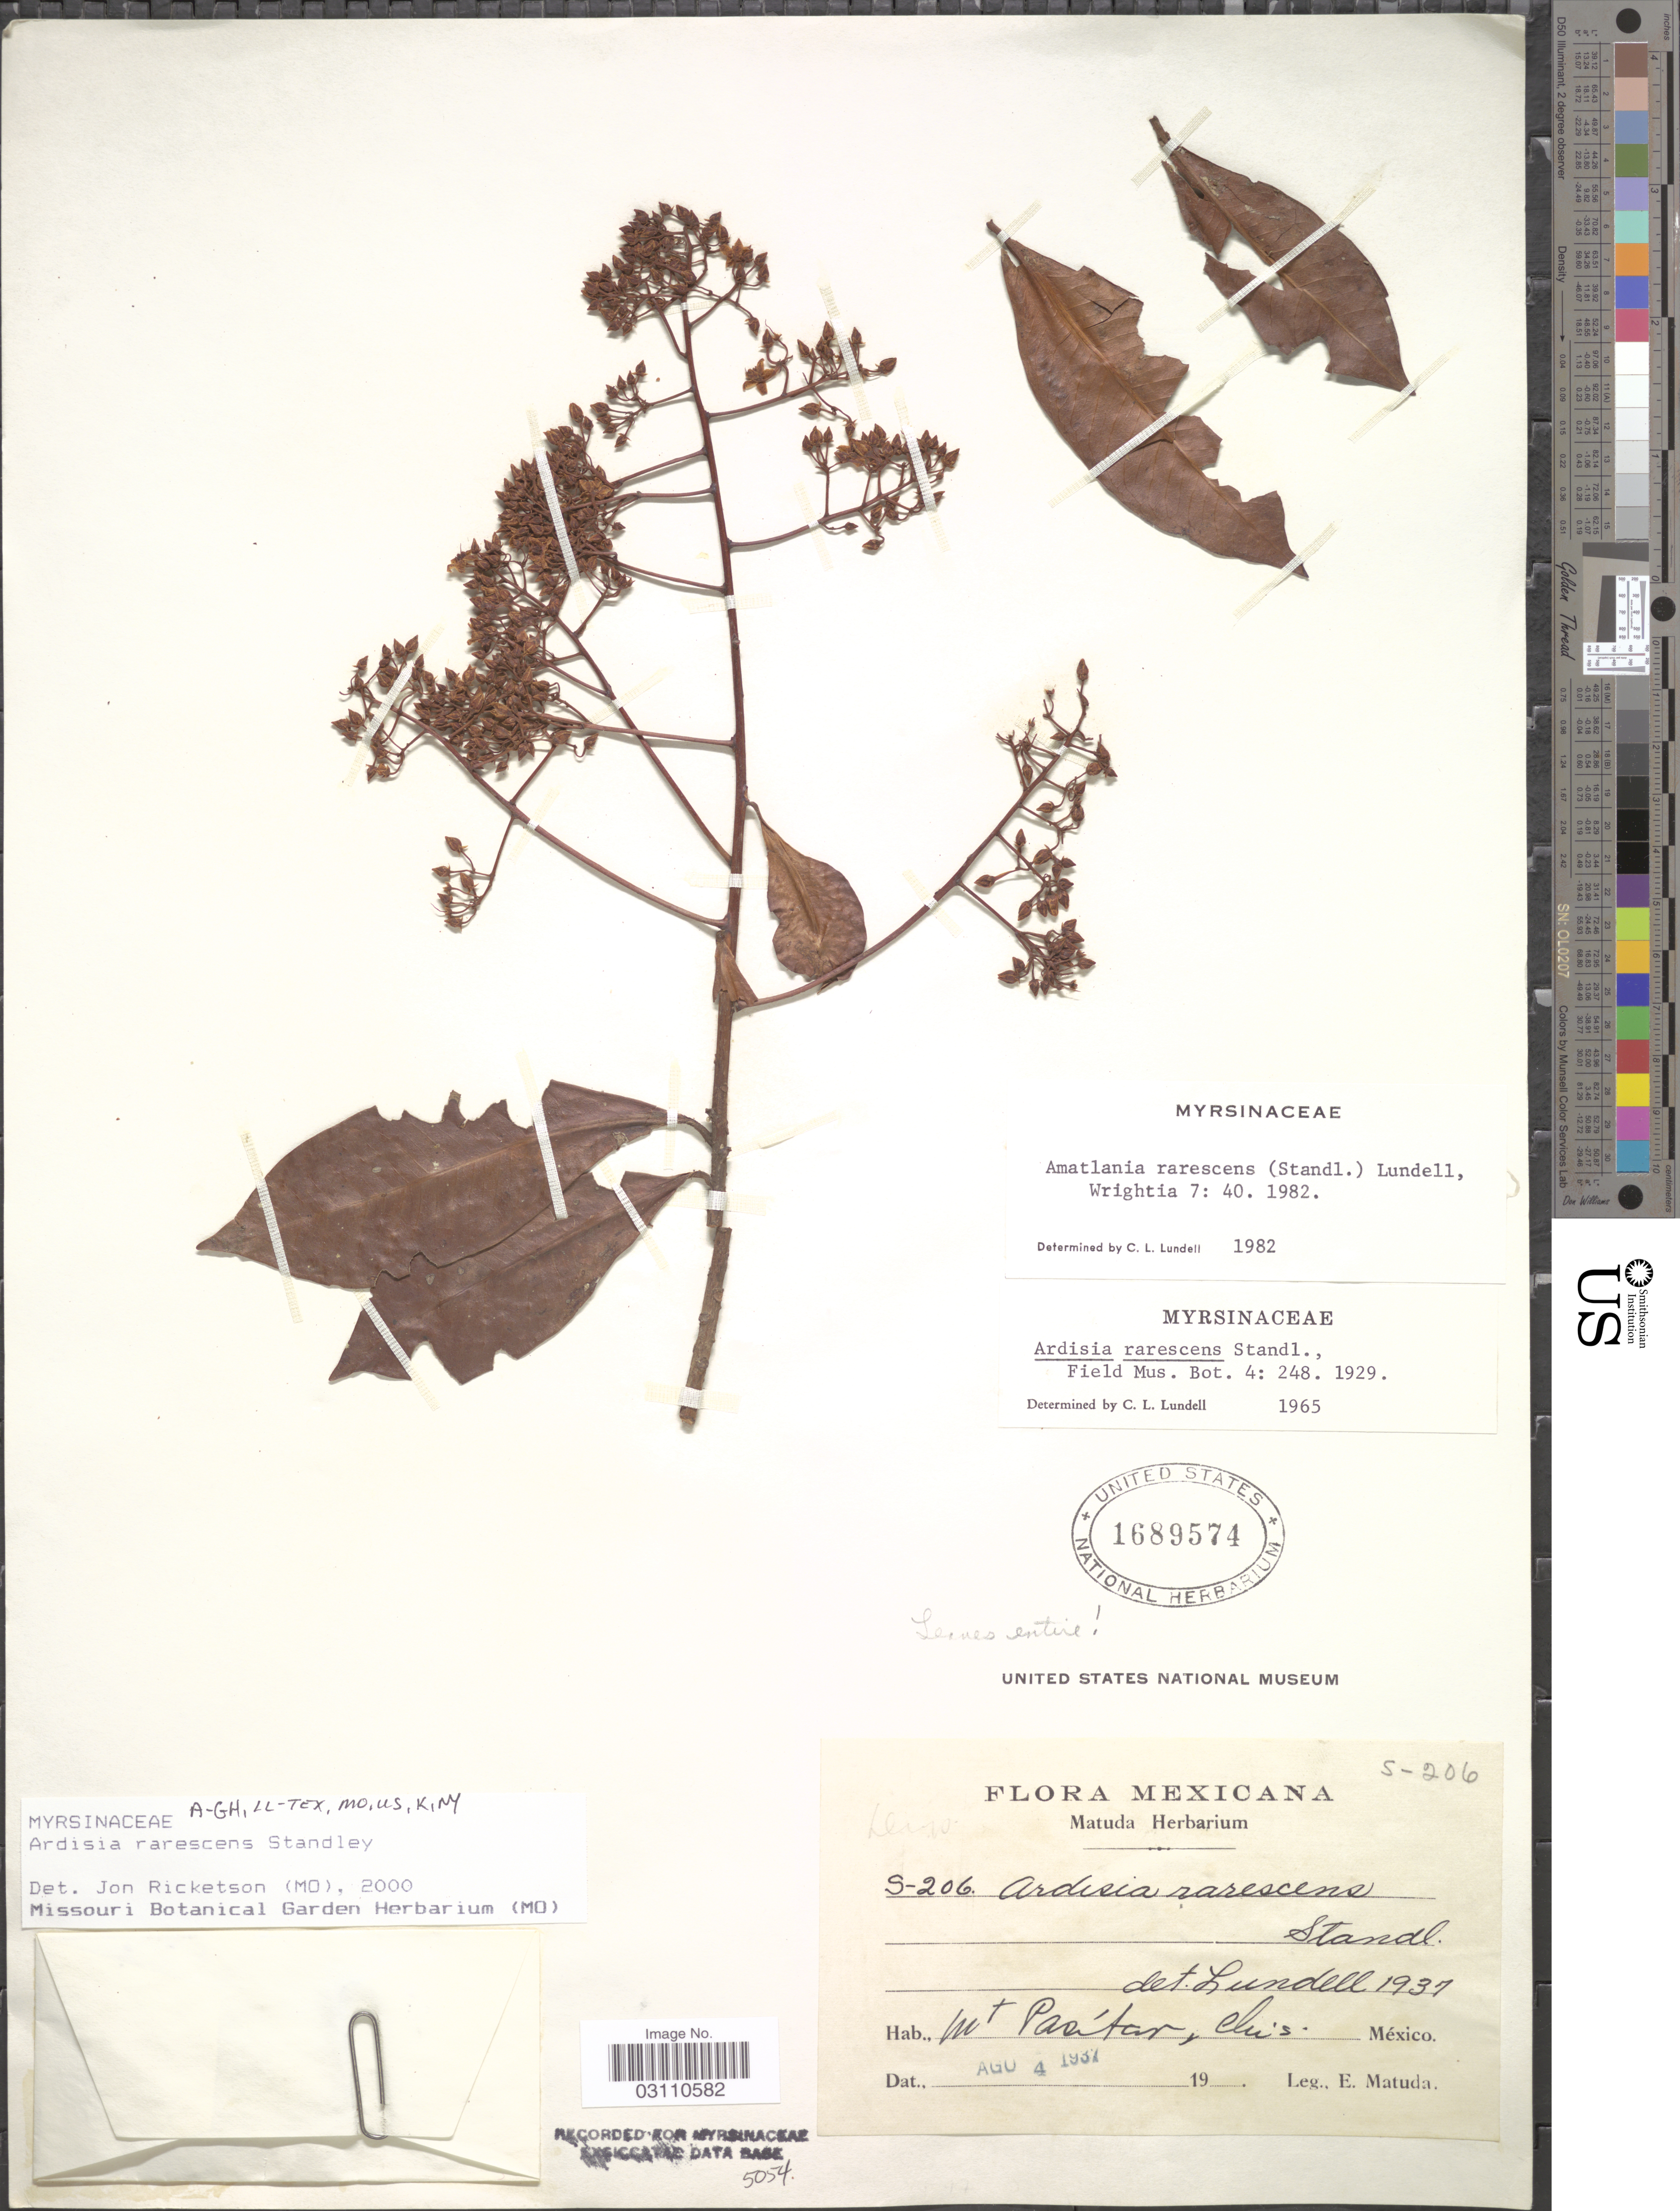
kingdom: Plantae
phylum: Tracheophyta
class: Magnoliopsida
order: Ericales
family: Primulaceae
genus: Ardisia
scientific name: Ardisia rarescens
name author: Standl.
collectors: E. Matuda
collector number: S-206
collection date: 1937-08-04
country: Mexico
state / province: Chiapas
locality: Mt. Pasítar.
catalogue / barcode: US 1689574